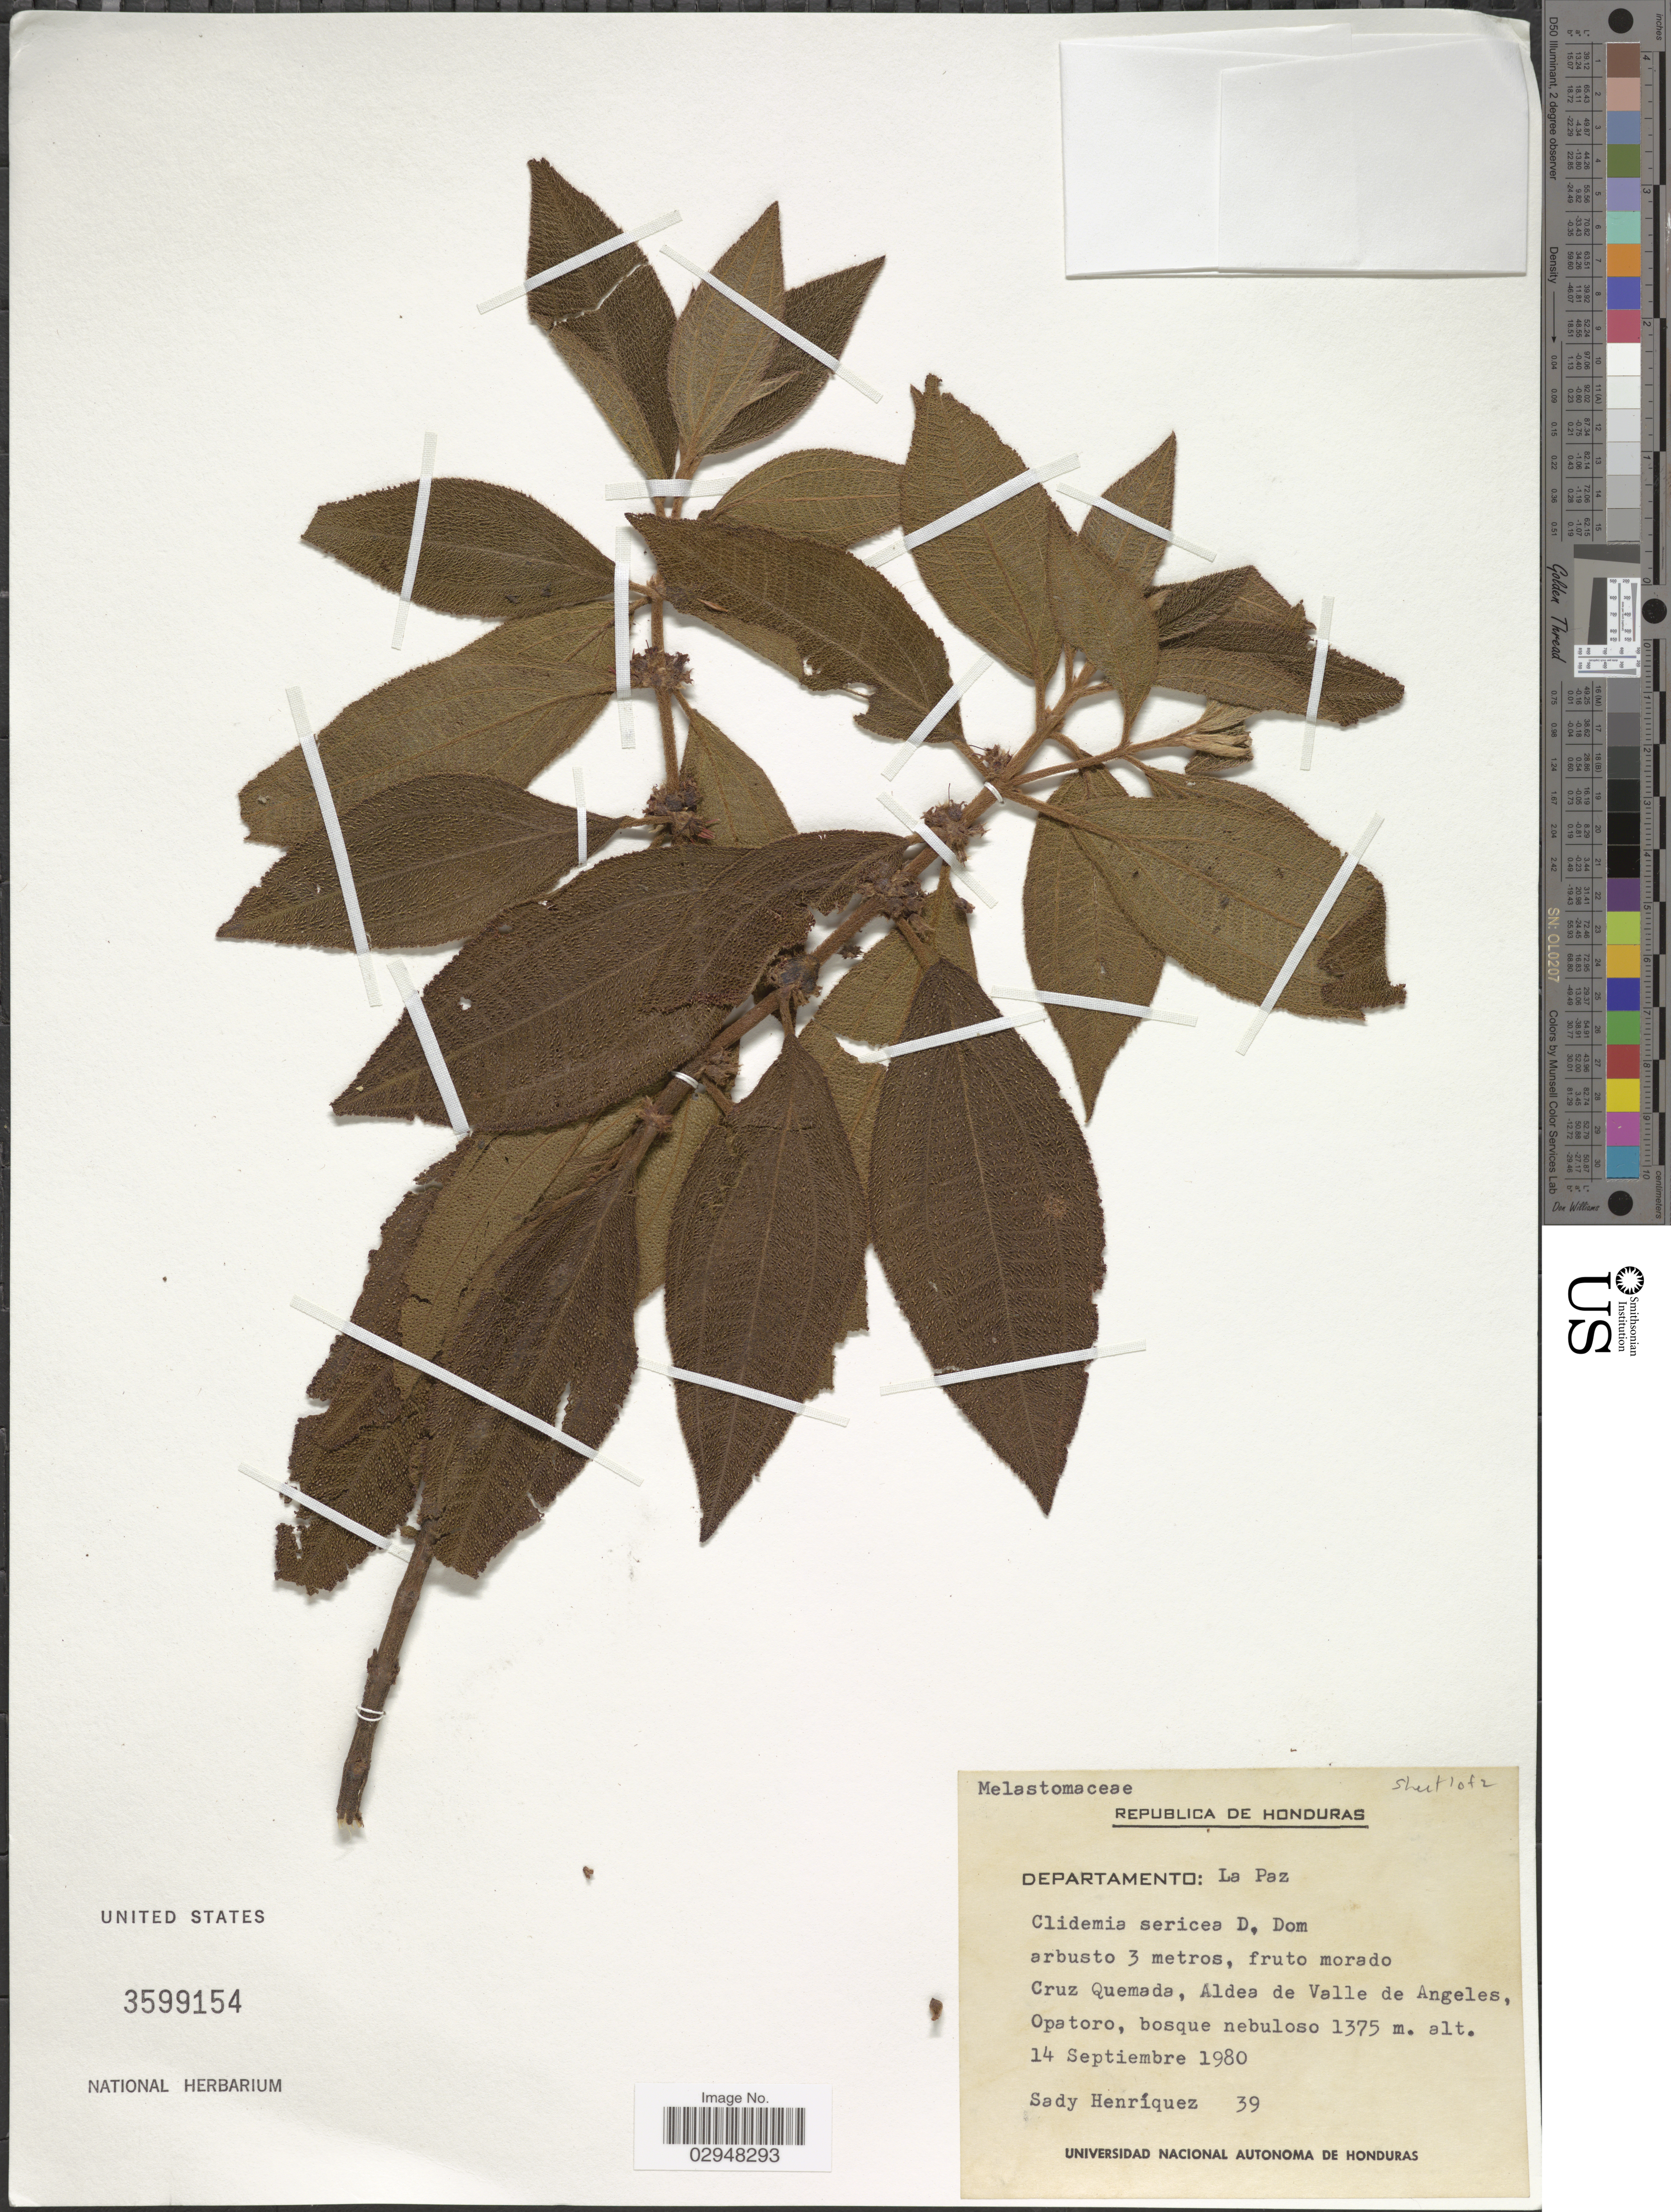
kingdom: Plantae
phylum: Tracheophyta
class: Magnoliopsida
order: Myrtales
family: Melastomataceae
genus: Clidemia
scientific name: Clidemia sericea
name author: D. Don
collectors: S. Henríquez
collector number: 39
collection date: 1980-09-14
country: Honduras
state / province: La Paz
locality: Departamento La Paz, Cruz Quemada, Aldea de Valle de Angeles, Opatoro.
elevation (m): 1375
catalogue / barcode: US 3599154